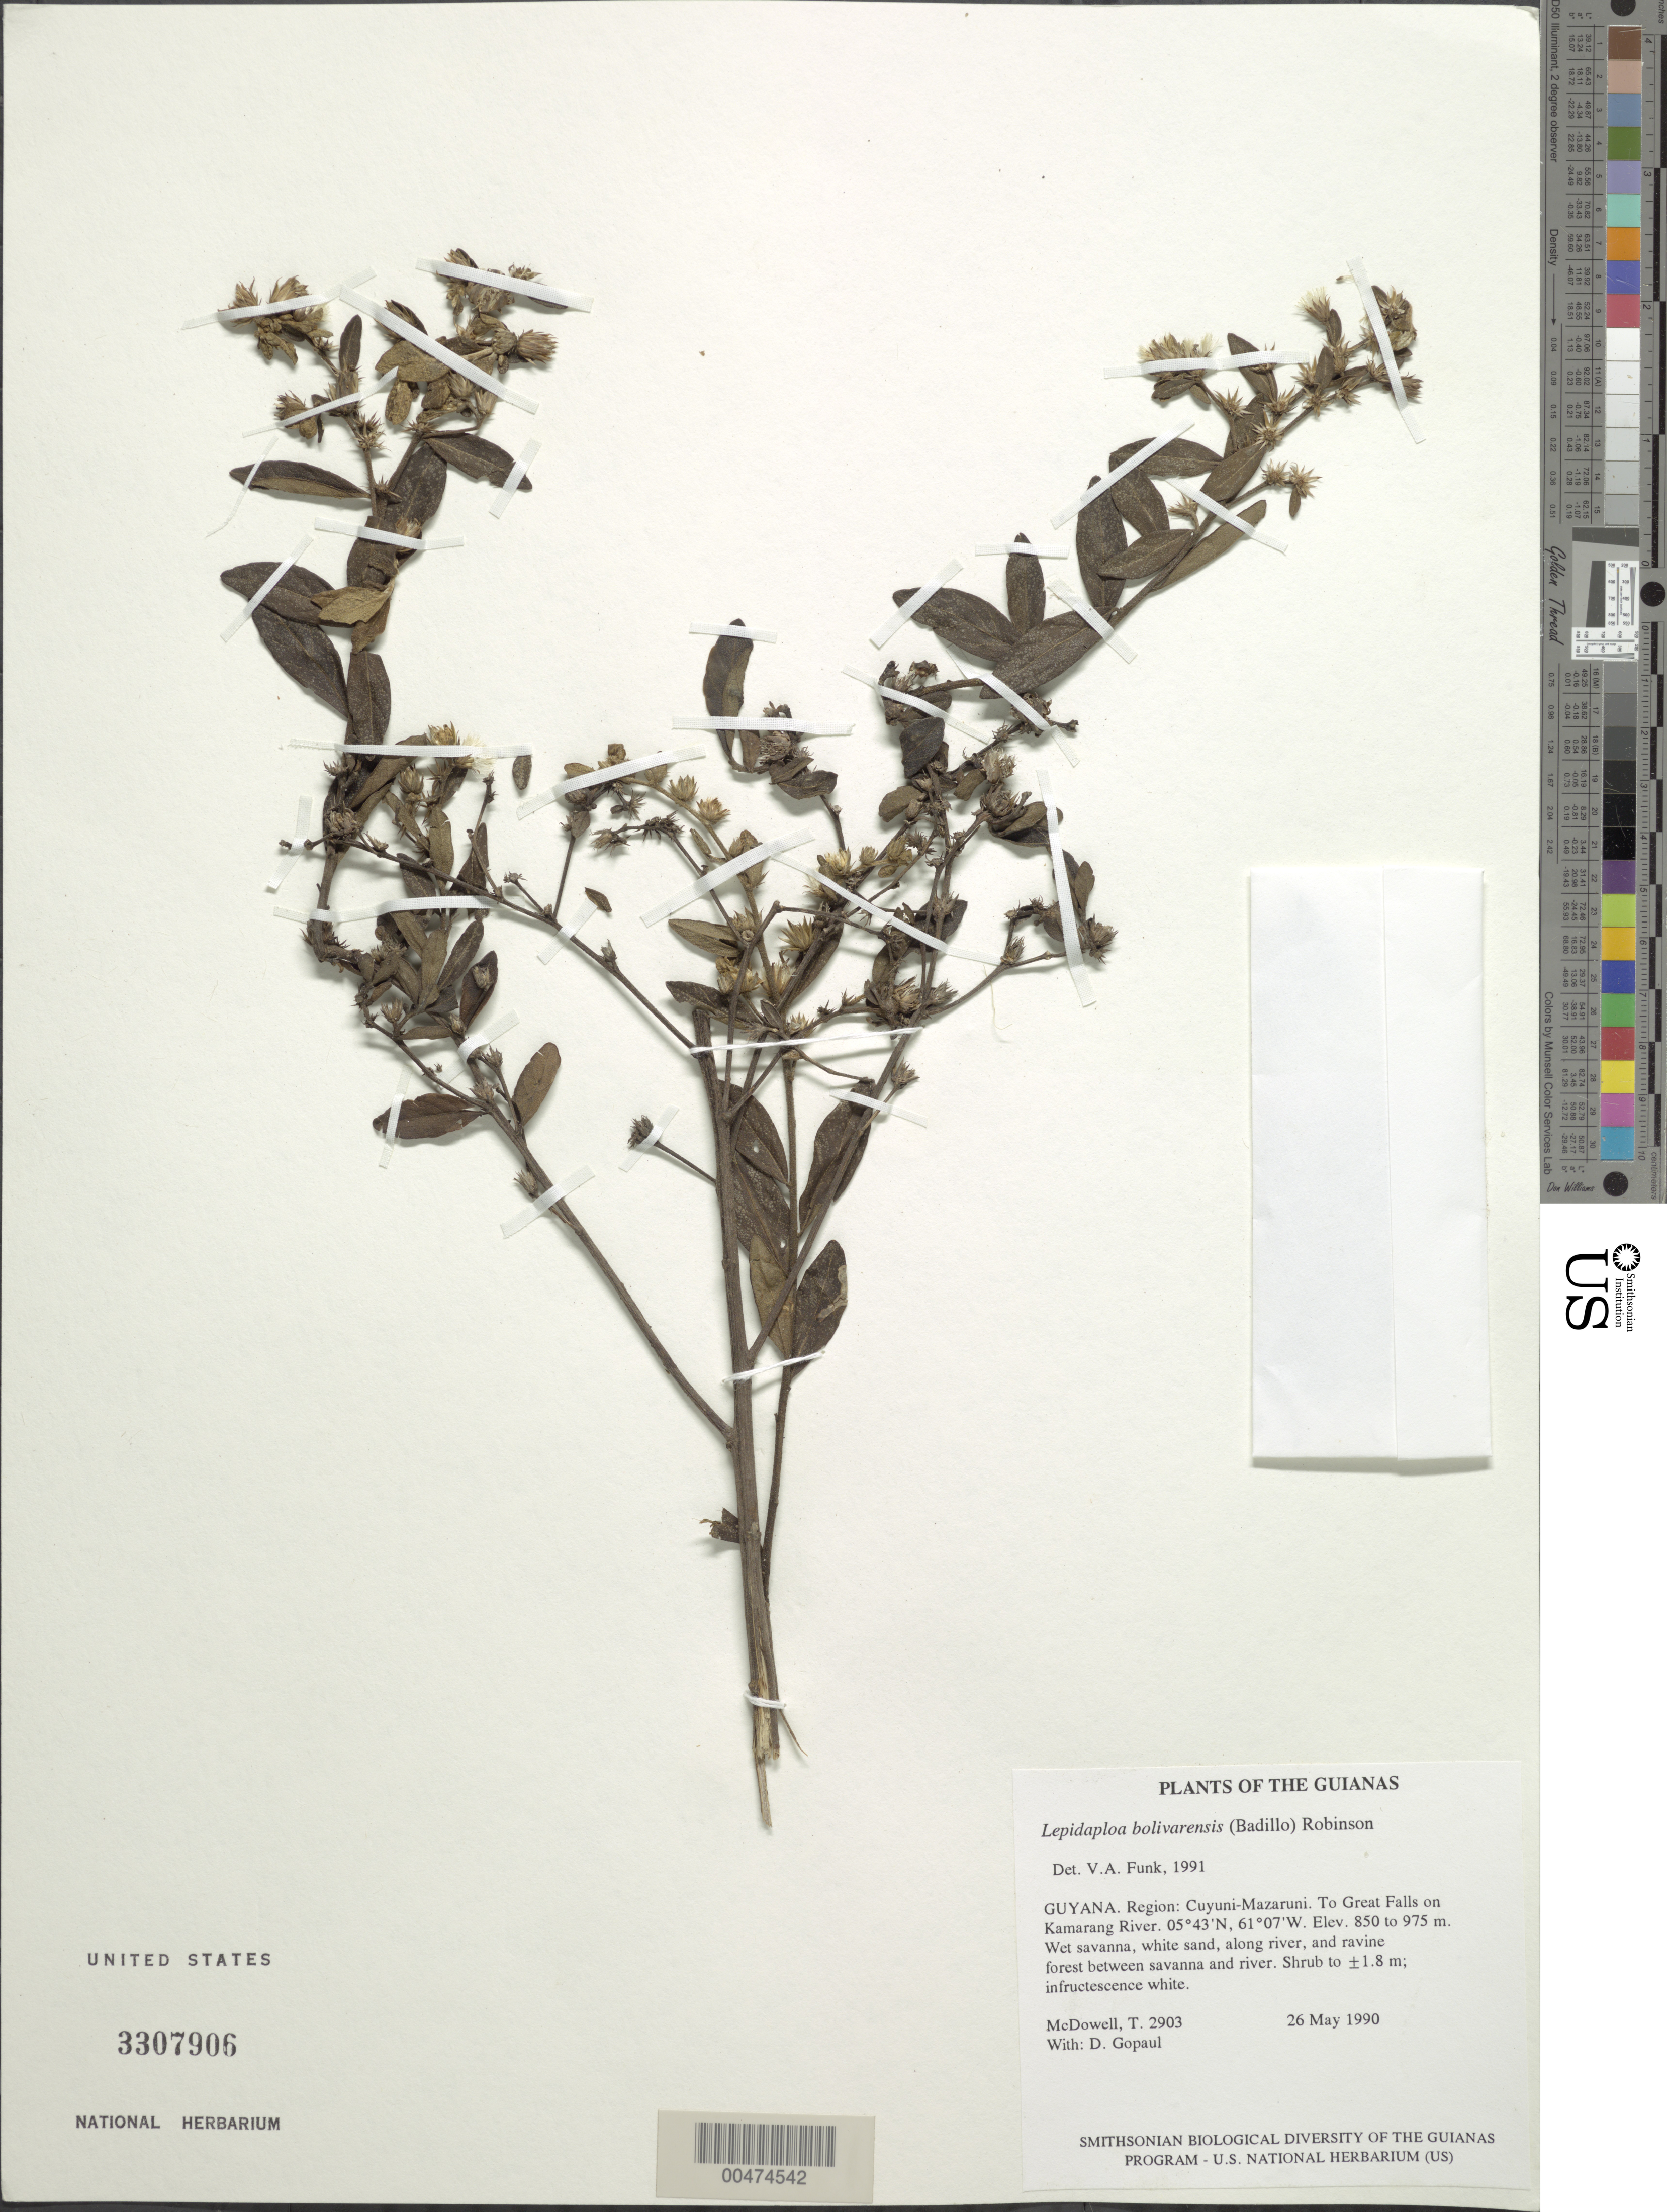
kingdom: Plantae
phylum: Tracheophyta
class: Magnoliopsida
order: Asterales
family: Asteraceae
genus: Lepidaploa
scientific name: Lepidaploa bolivarensis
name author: (V.M. Badillo) H. Rob.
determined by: Funk, Vicki A., (BOT), Smithsonian Institution - National Museum of Natural History (UNITED STATES)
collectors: T. McDowell & D. Gopaul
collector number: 2903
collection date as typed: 26 May 1990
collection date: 1990-05-26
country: Guyana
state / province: Cuyuni-Mazaruni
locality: From Utshi River to Great Falls on Kamarang River; 4-5 km SE of Utshi camp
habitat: Wet savanna, white sand, along river, and ravine forest between savanna and river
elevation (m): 850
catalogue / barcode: US 3307906